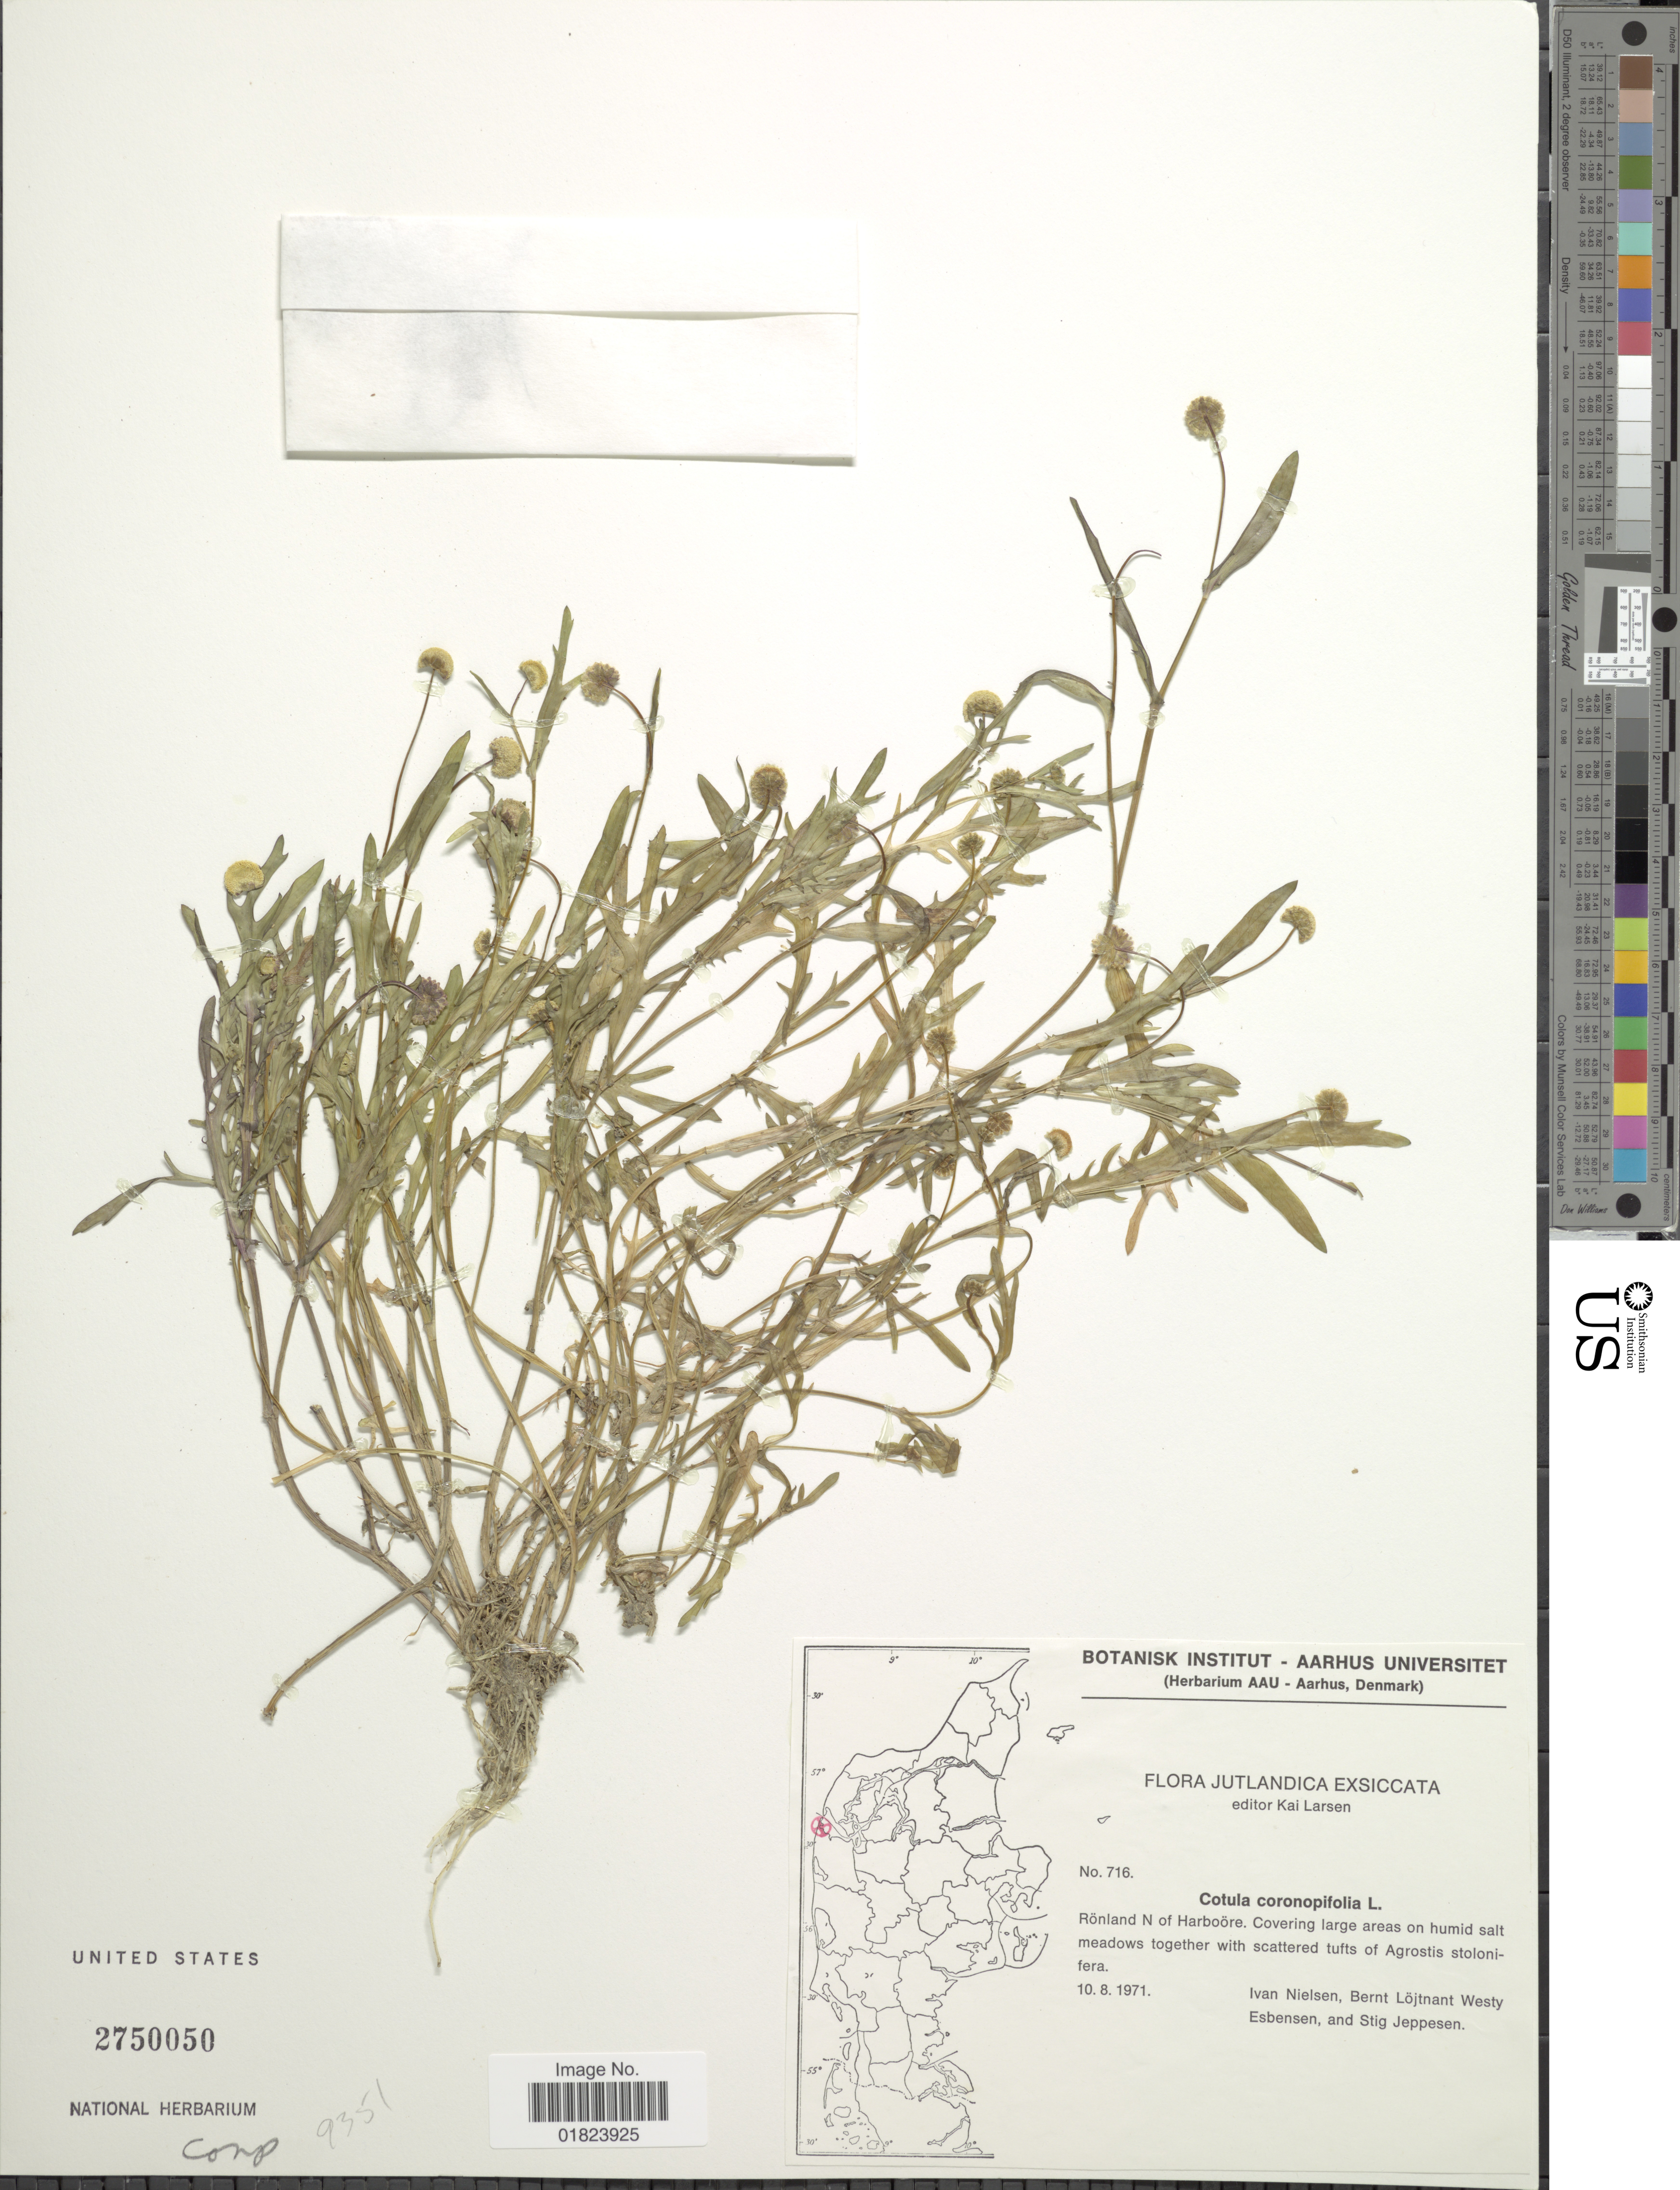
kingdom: Plantae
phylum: Tracheophyta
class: Magnoliopsida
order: Asterales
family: Asteraceae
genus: Cotula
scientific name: Cotula coronopifolia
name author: L.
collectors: I. C. Nielsen, B. Esbensen & S. Jeppesen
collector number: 716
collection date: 1971-08-10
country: Denmark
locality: Jutlandica Exsiccata, Rönland N of Harboöre, covering large areas on humid salt meadows together with scattered tuffs.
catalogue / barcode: US 2750050